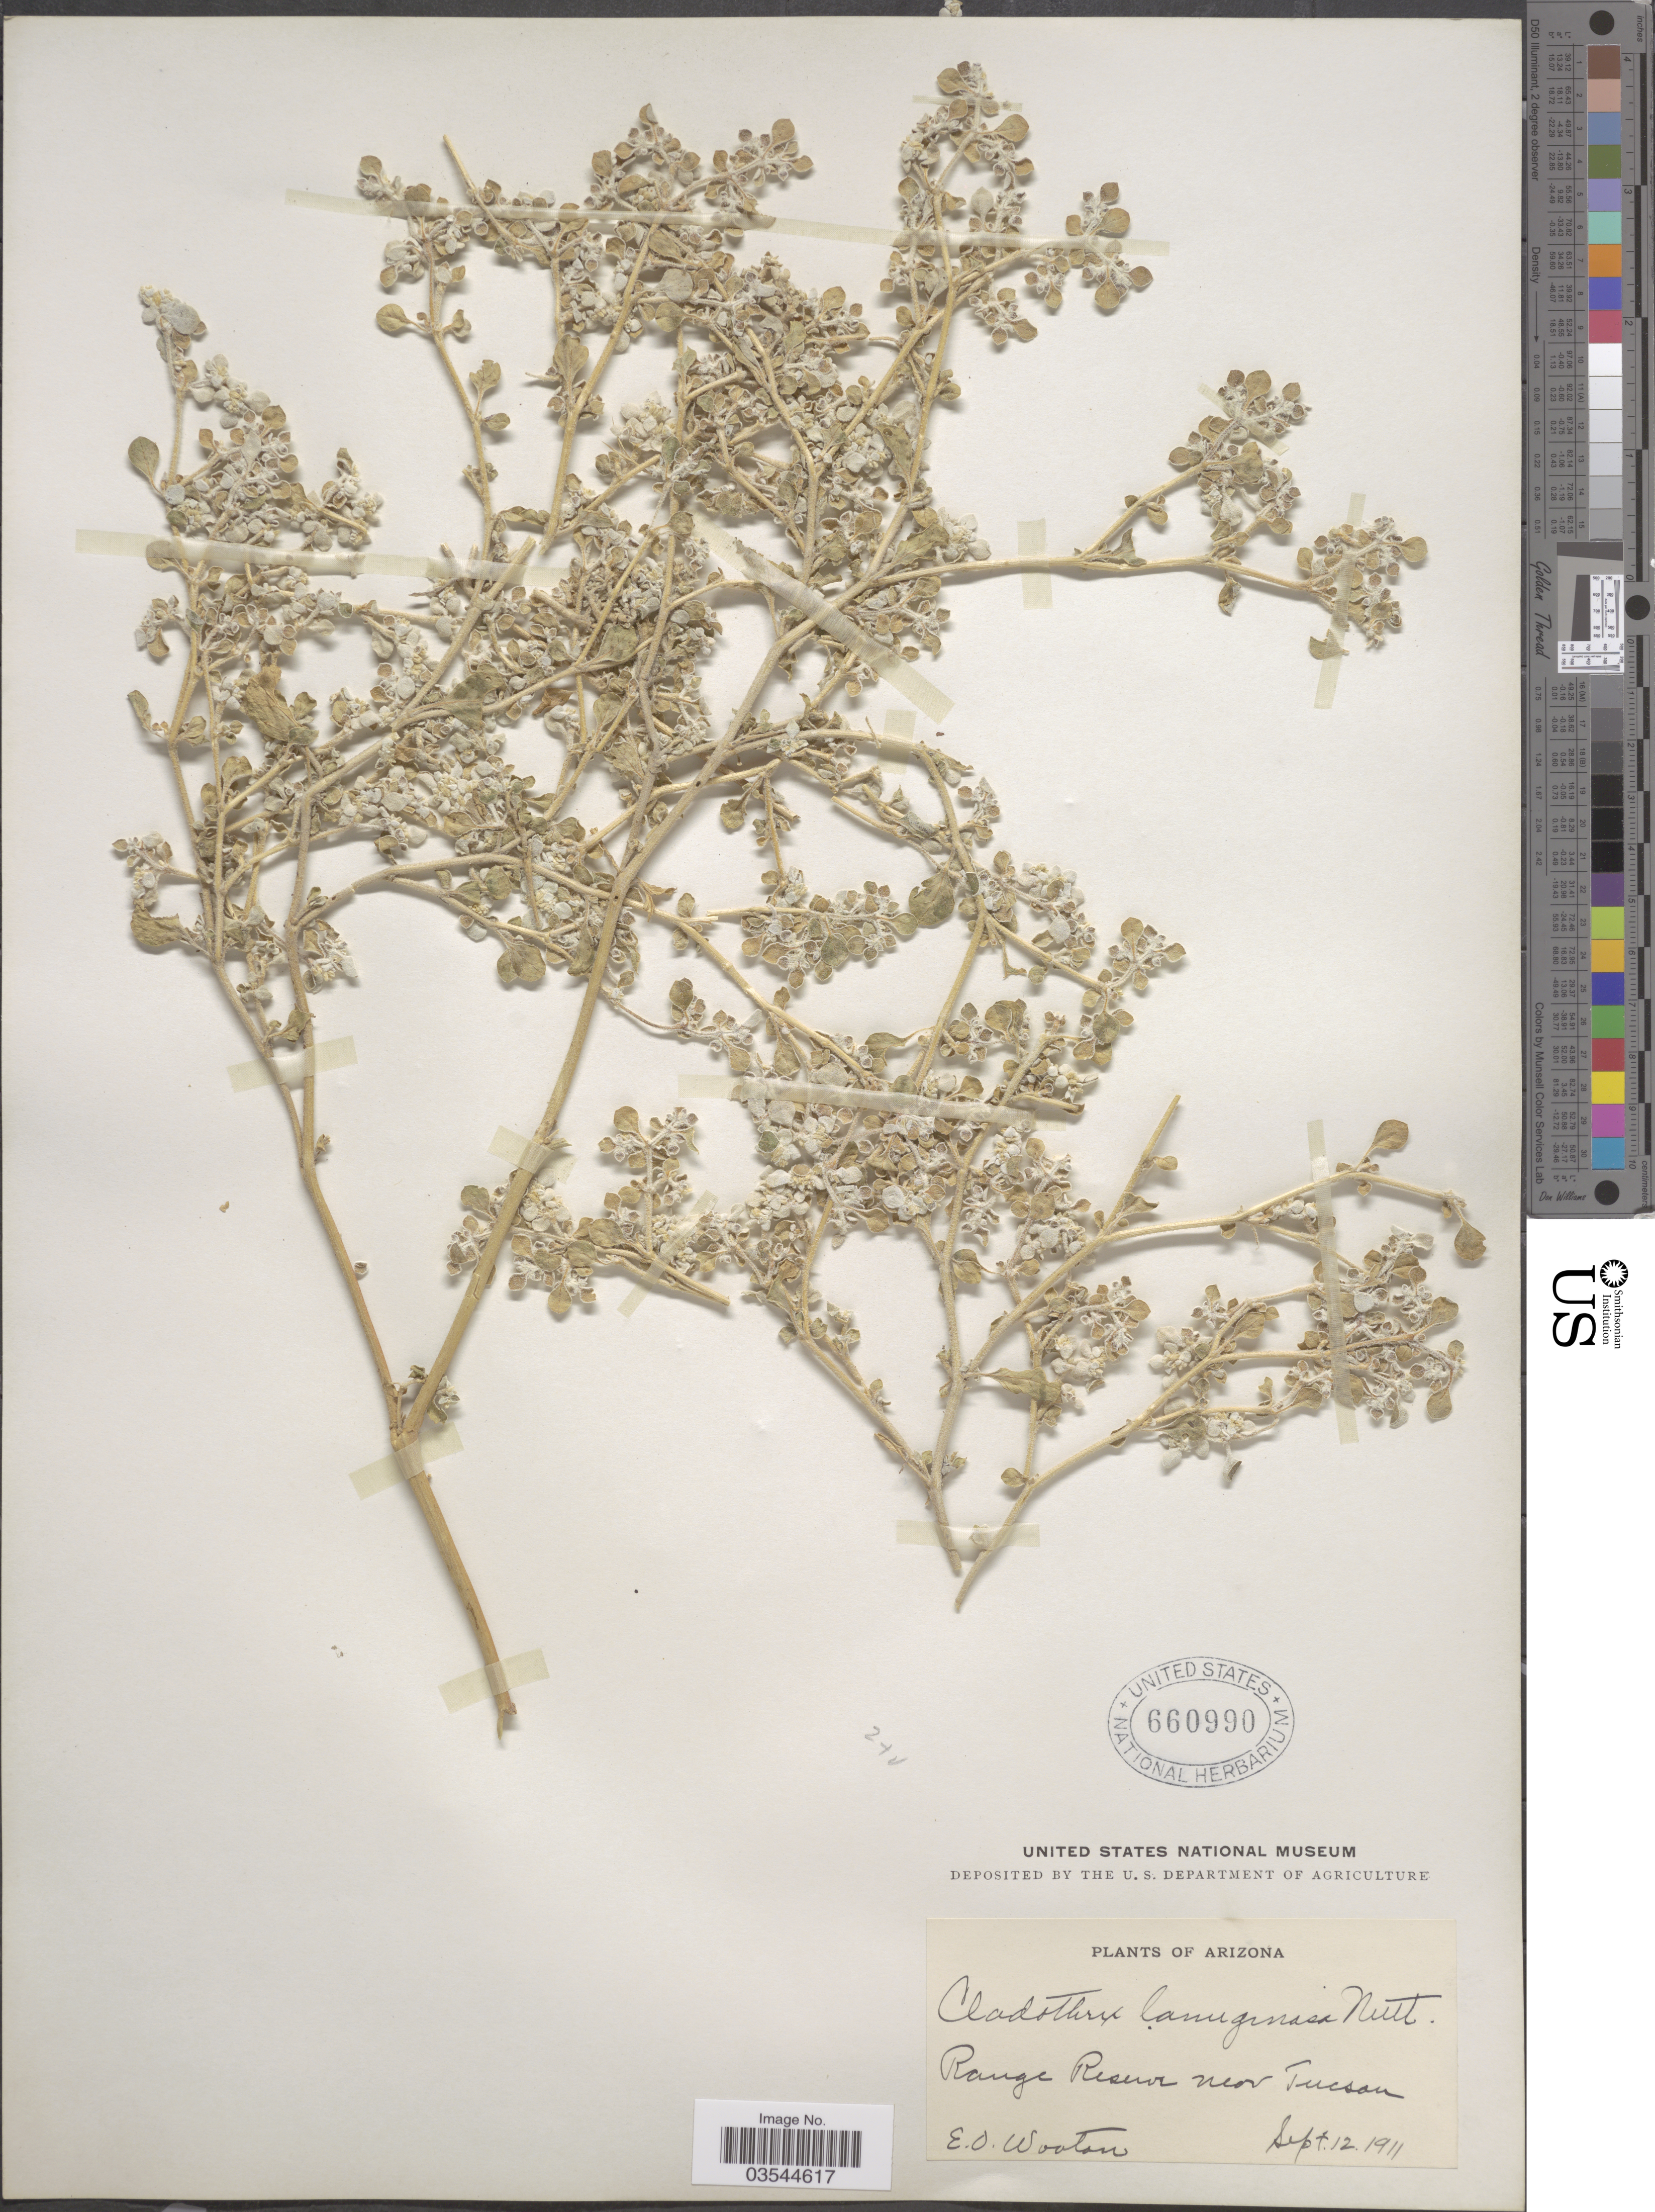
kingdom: Plantae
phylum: Tracheophyta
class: Magnoliopsida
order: Caryophyllales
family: Amaranthaceae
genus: Tidestromia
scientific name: Tidestromia lanuginosa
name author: (Nutt.) Standl.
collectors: E. O. Wooton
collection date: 1911-09-12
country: United States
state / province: Arizona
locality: Range Reserve near Tucson.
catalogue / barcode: US 660990